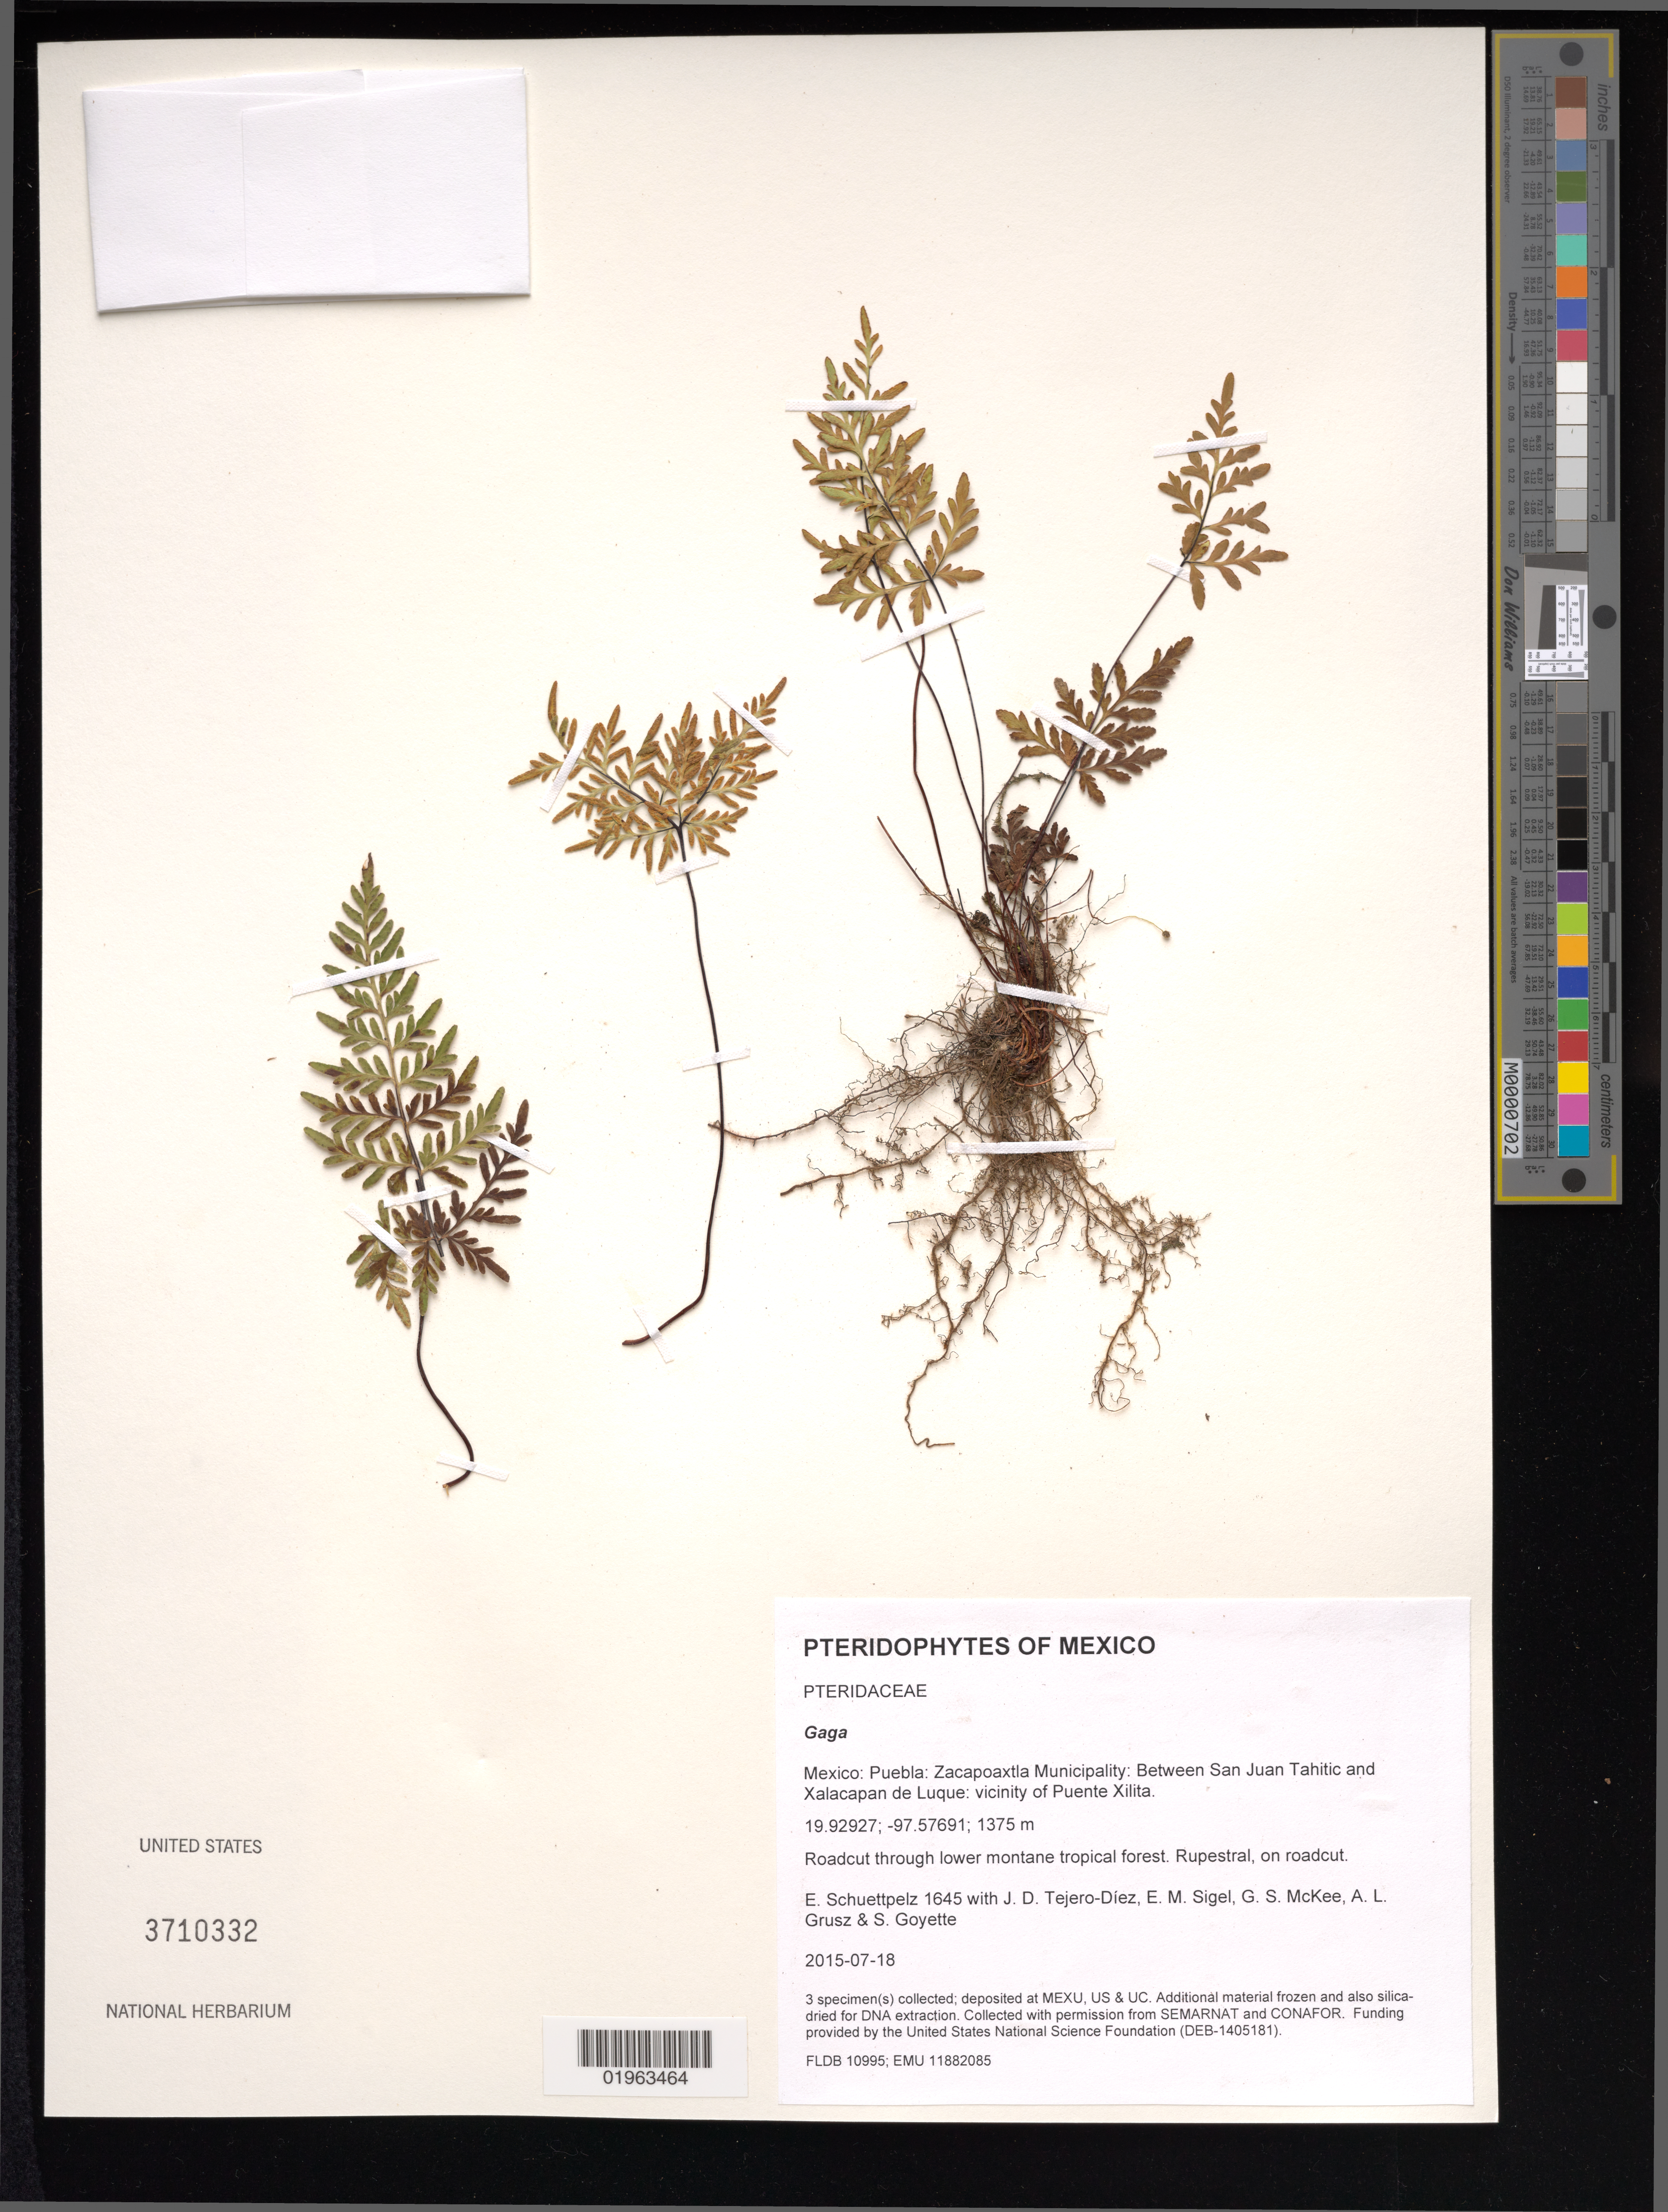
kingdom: Plantae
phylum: Tracheophyta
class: Polypodiopsida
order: Polypodiales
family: Pteridaceae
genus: Gaga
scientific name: Gaga sp.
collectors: E. Schuettpelz, D. Tejero-Díez, E. M. Sigel, G. S. McKee & A. Grusz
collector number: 1645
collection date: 2015-07-18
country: Mexico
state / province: Puebla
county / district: Zacapoaxtla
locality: Between San Juan Tahitic and Xalacapan de Luque: vicinity of Puente Xilita.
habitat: Roadcut through lower montane tropical forest.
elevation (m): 1375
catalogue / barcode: US 3710332